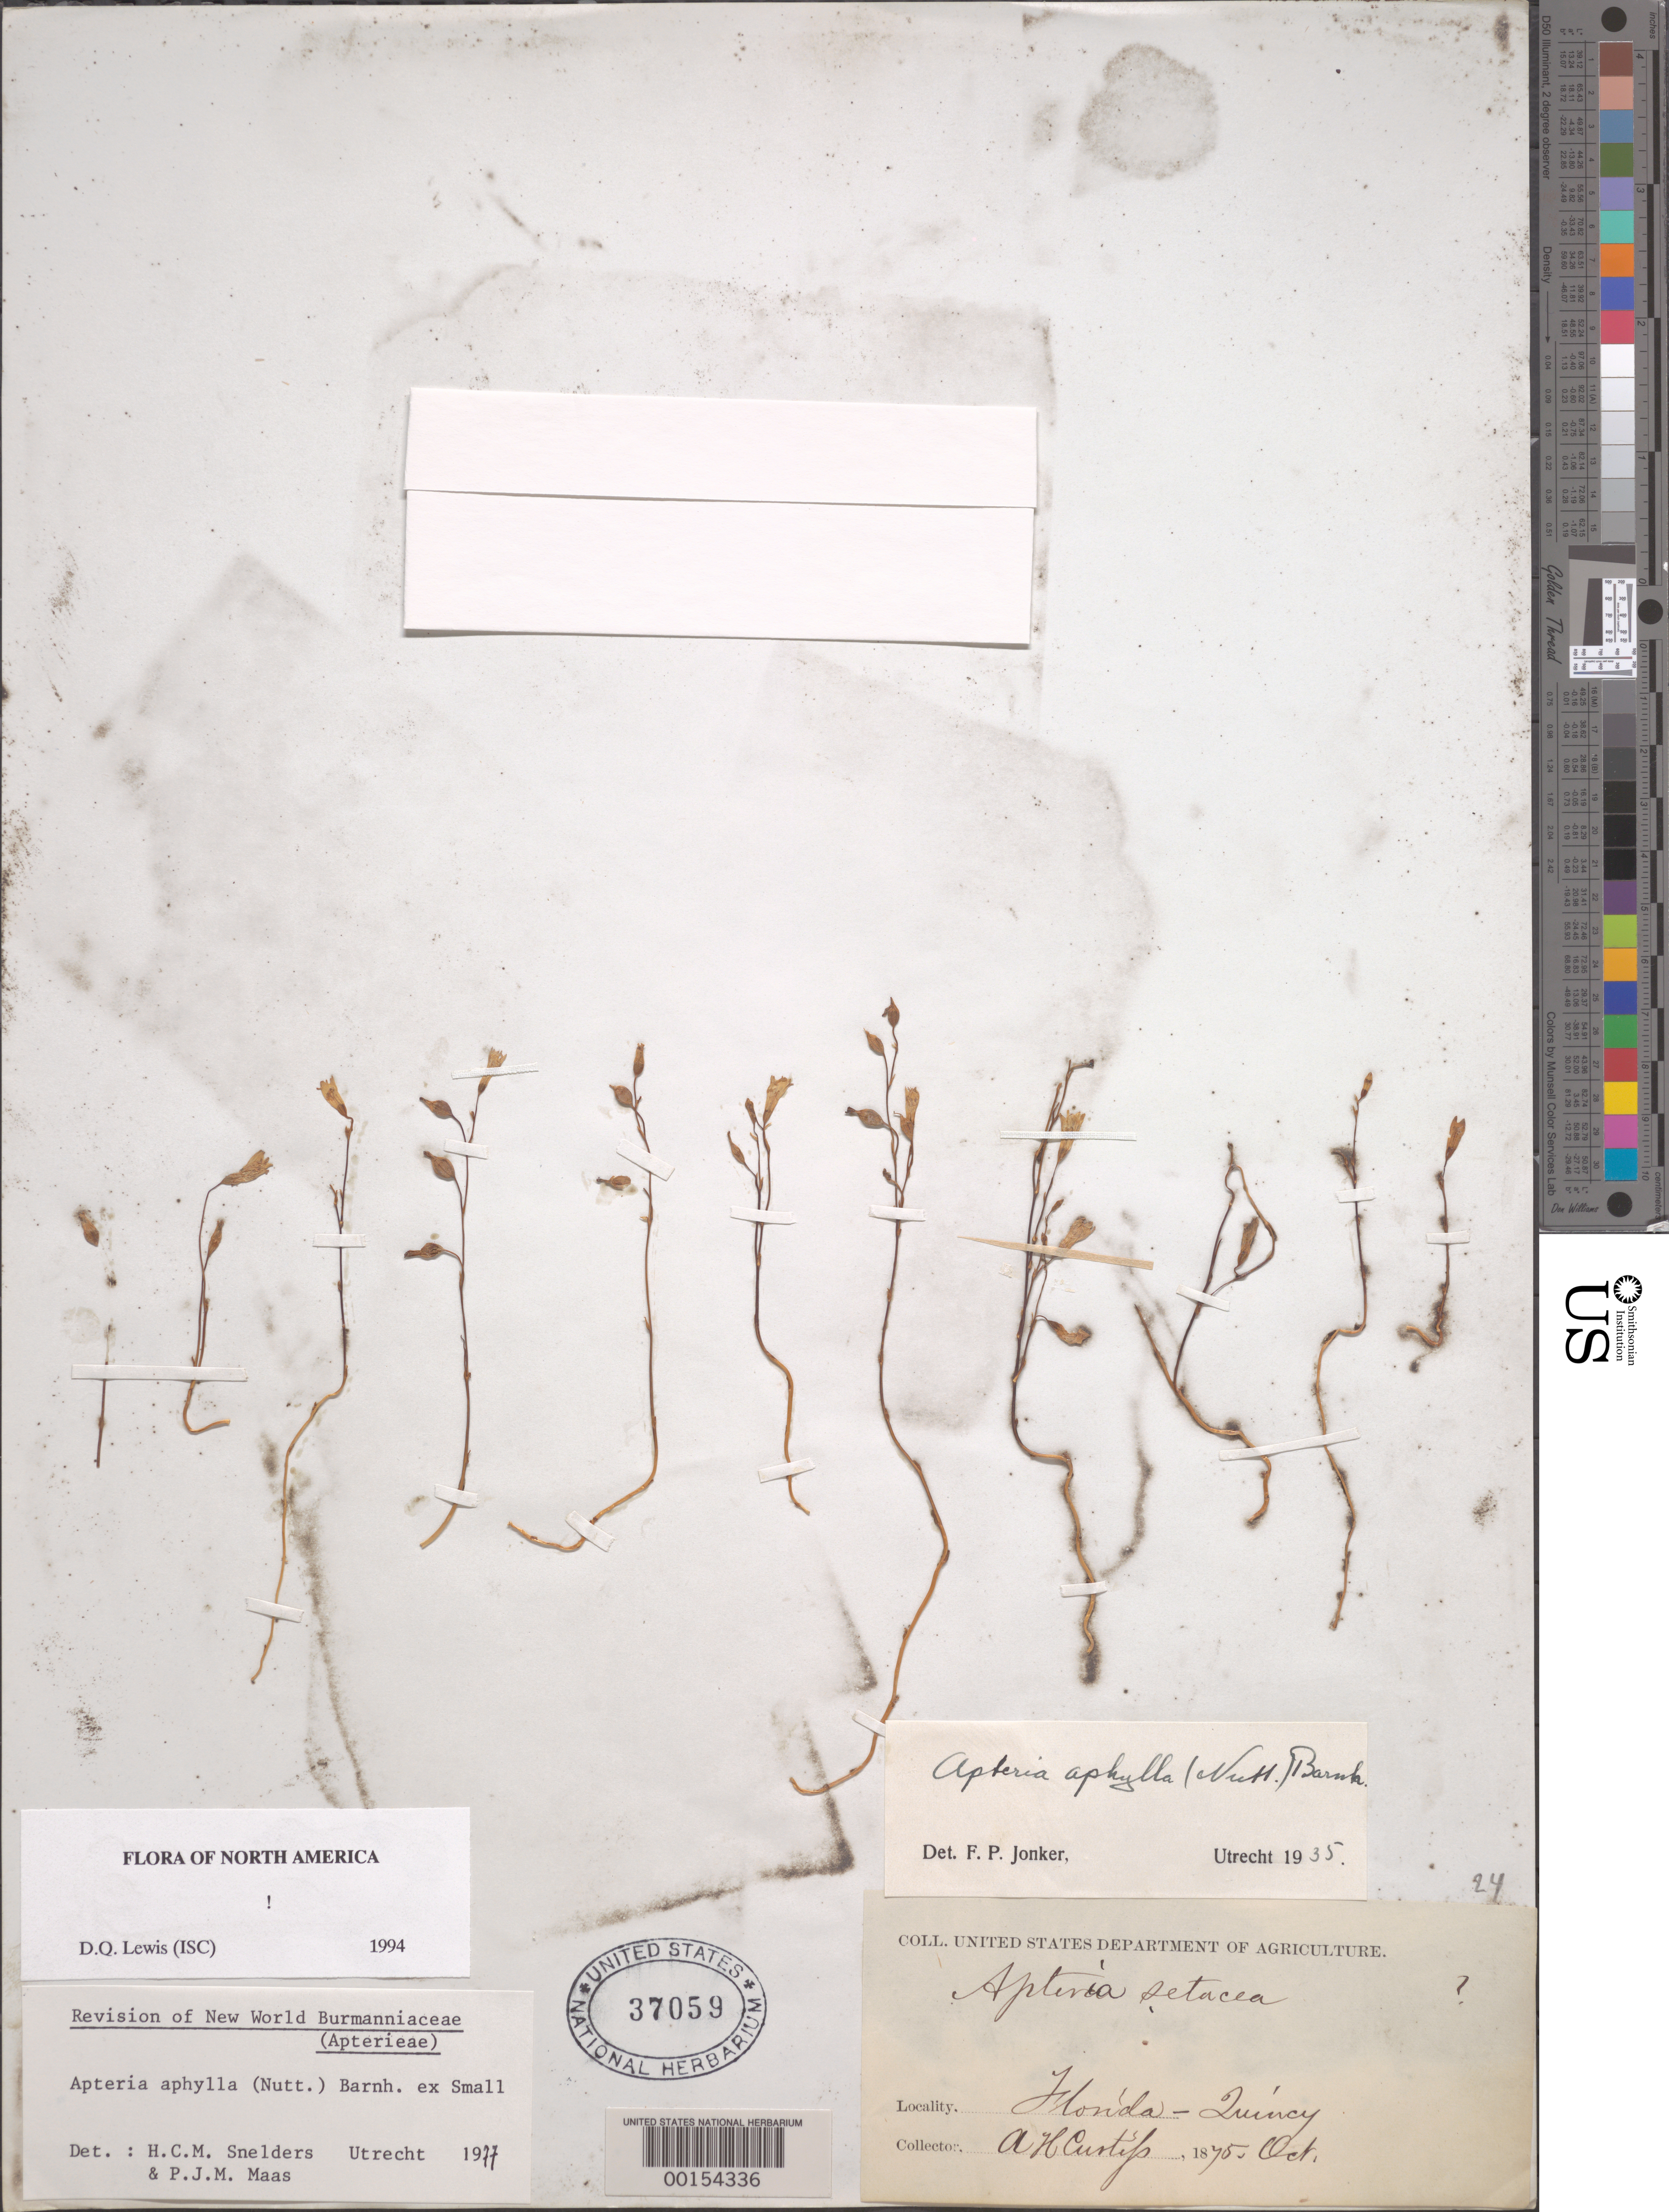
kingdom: Plantae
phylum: Tracheophyta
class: Liliopsida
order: Dioscoreales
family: Burmanniaceae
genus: Apteria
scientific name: Apteria aphylla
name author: (Nutt.) Barnhart ex Small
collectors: A. H. Curtiss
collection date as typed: Oct 1875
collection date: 1875-10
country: United States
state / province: Florida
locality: Quincy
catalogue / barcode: US 37059